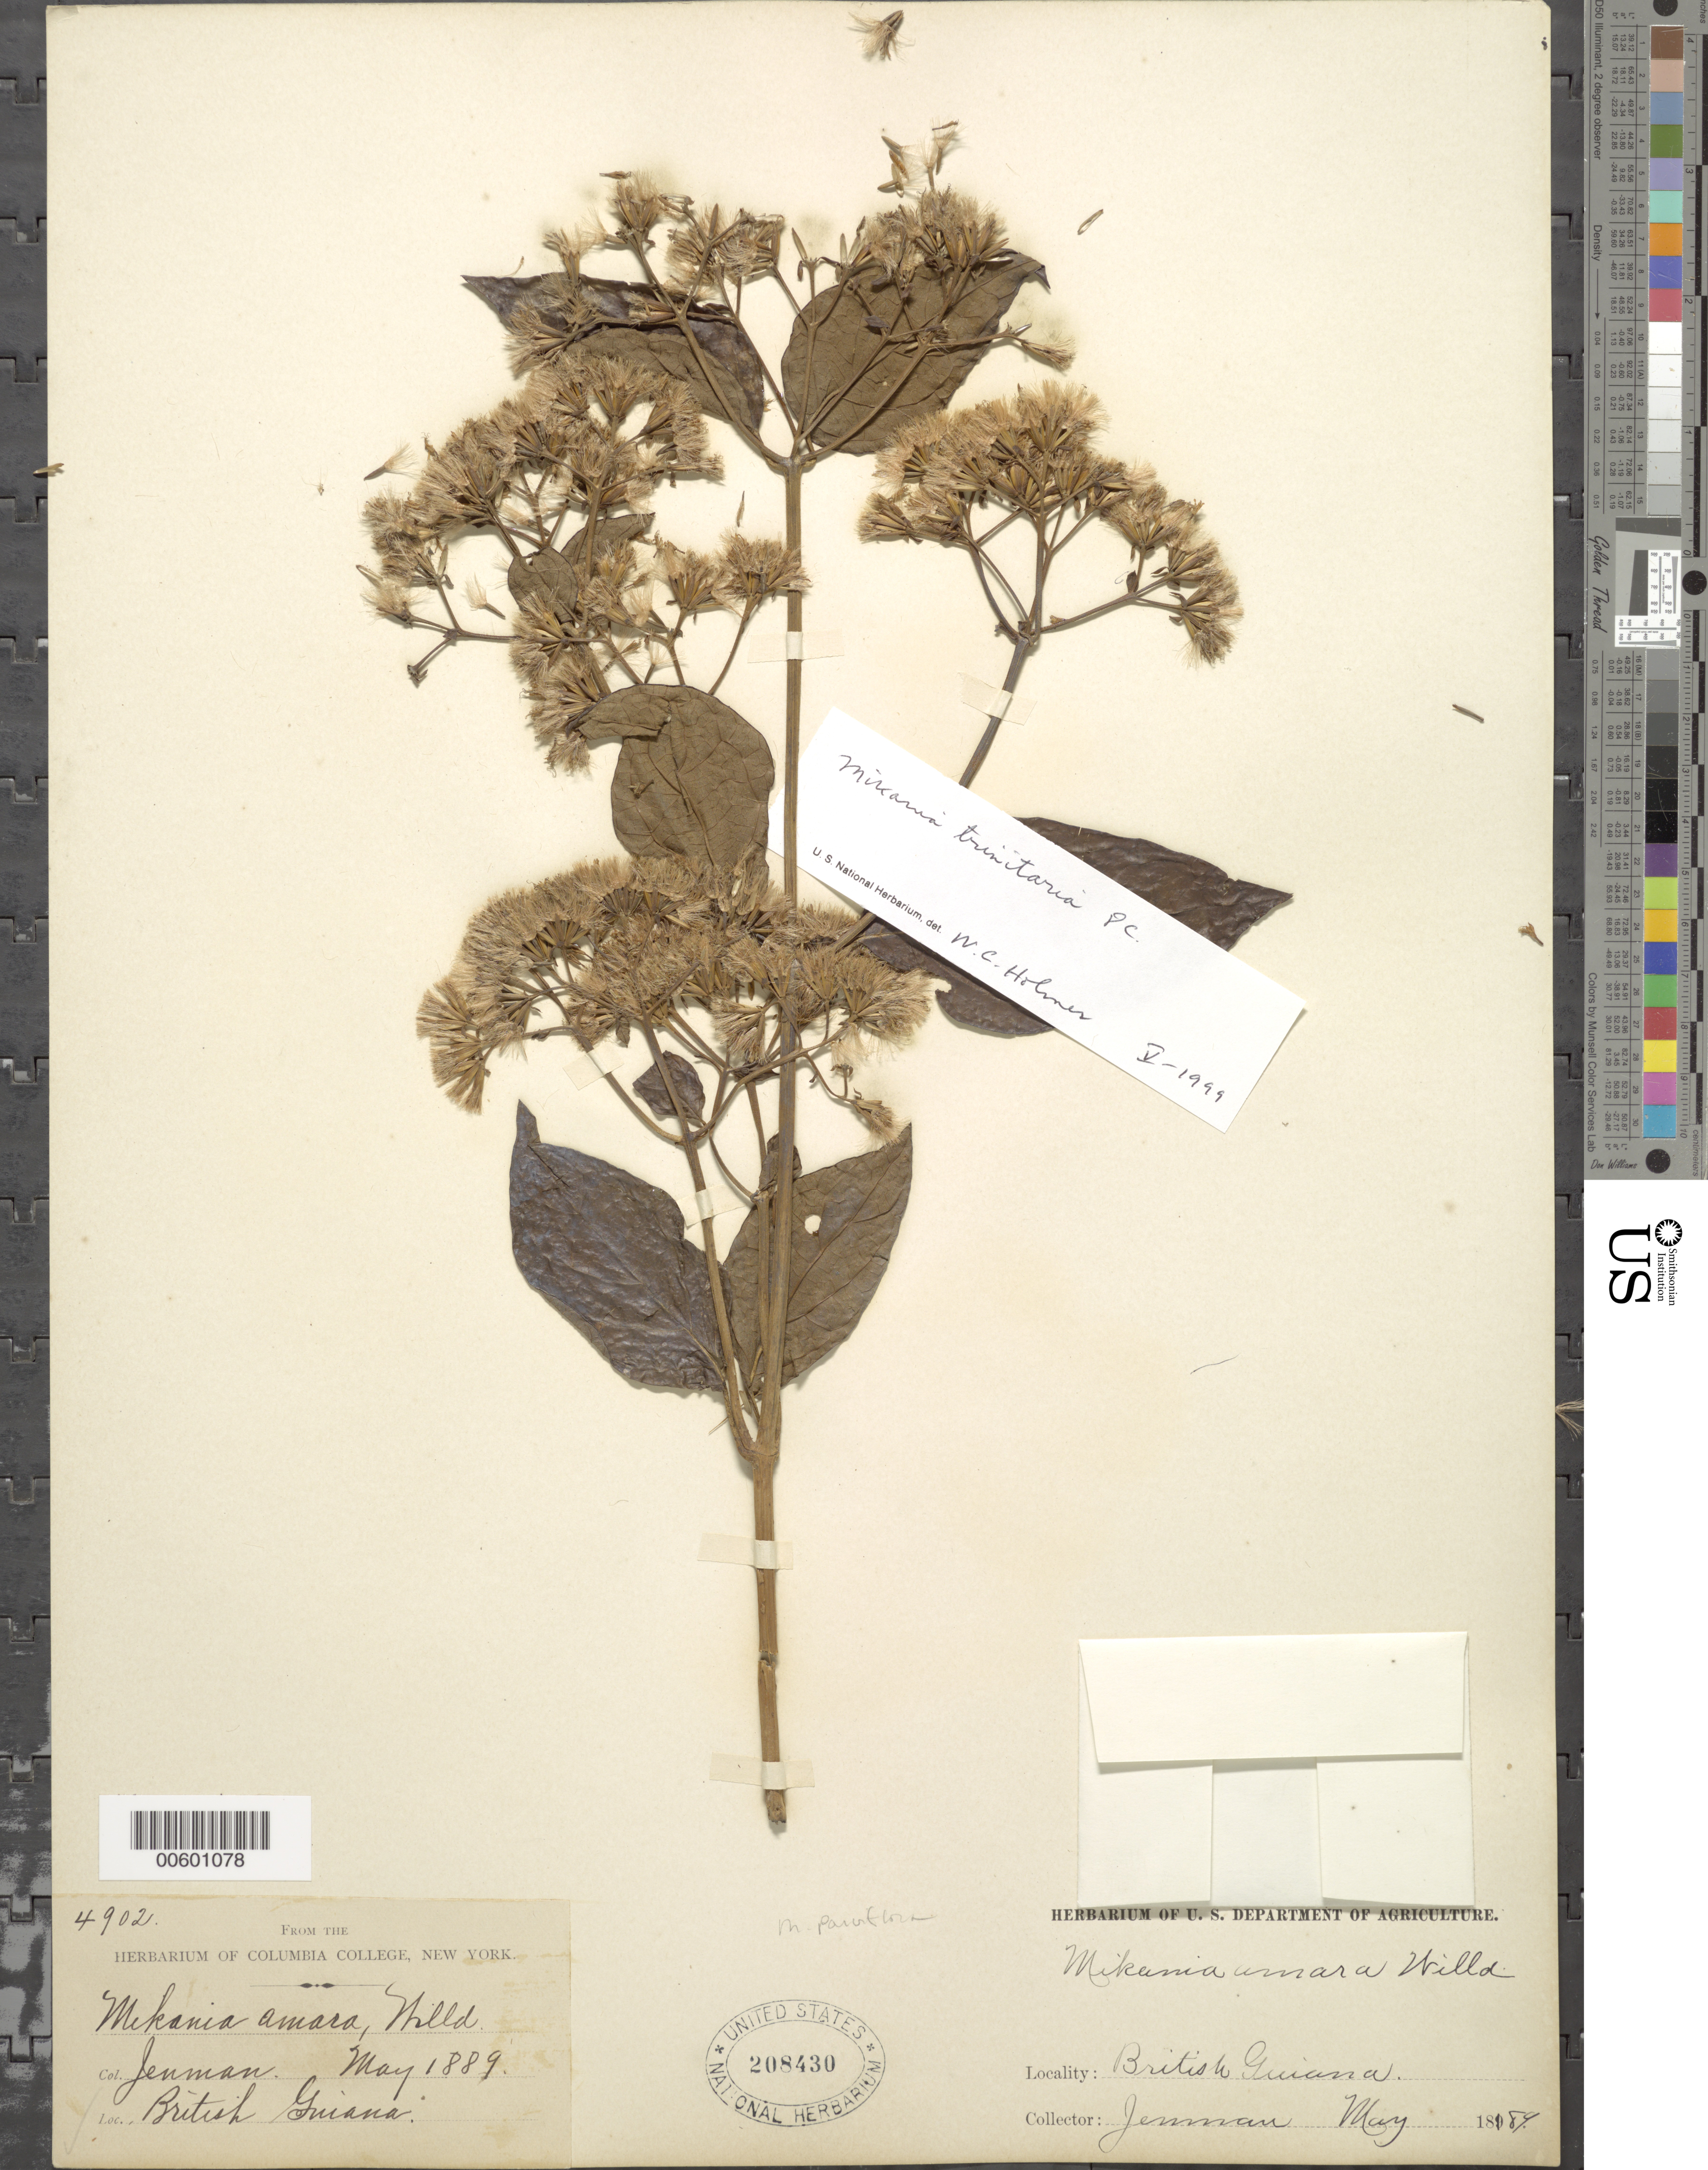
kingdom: Plantae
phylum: Tracheophyta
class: Magnoliopsida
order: Asterales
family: Asteraceae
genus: Mikania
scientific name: Mikania parviflora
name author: (Aubl.) H. Karst.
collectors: G. S. Jenman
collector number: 4902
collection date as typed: May 1889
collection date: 1889-05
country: Guyana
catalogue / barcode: US 208430